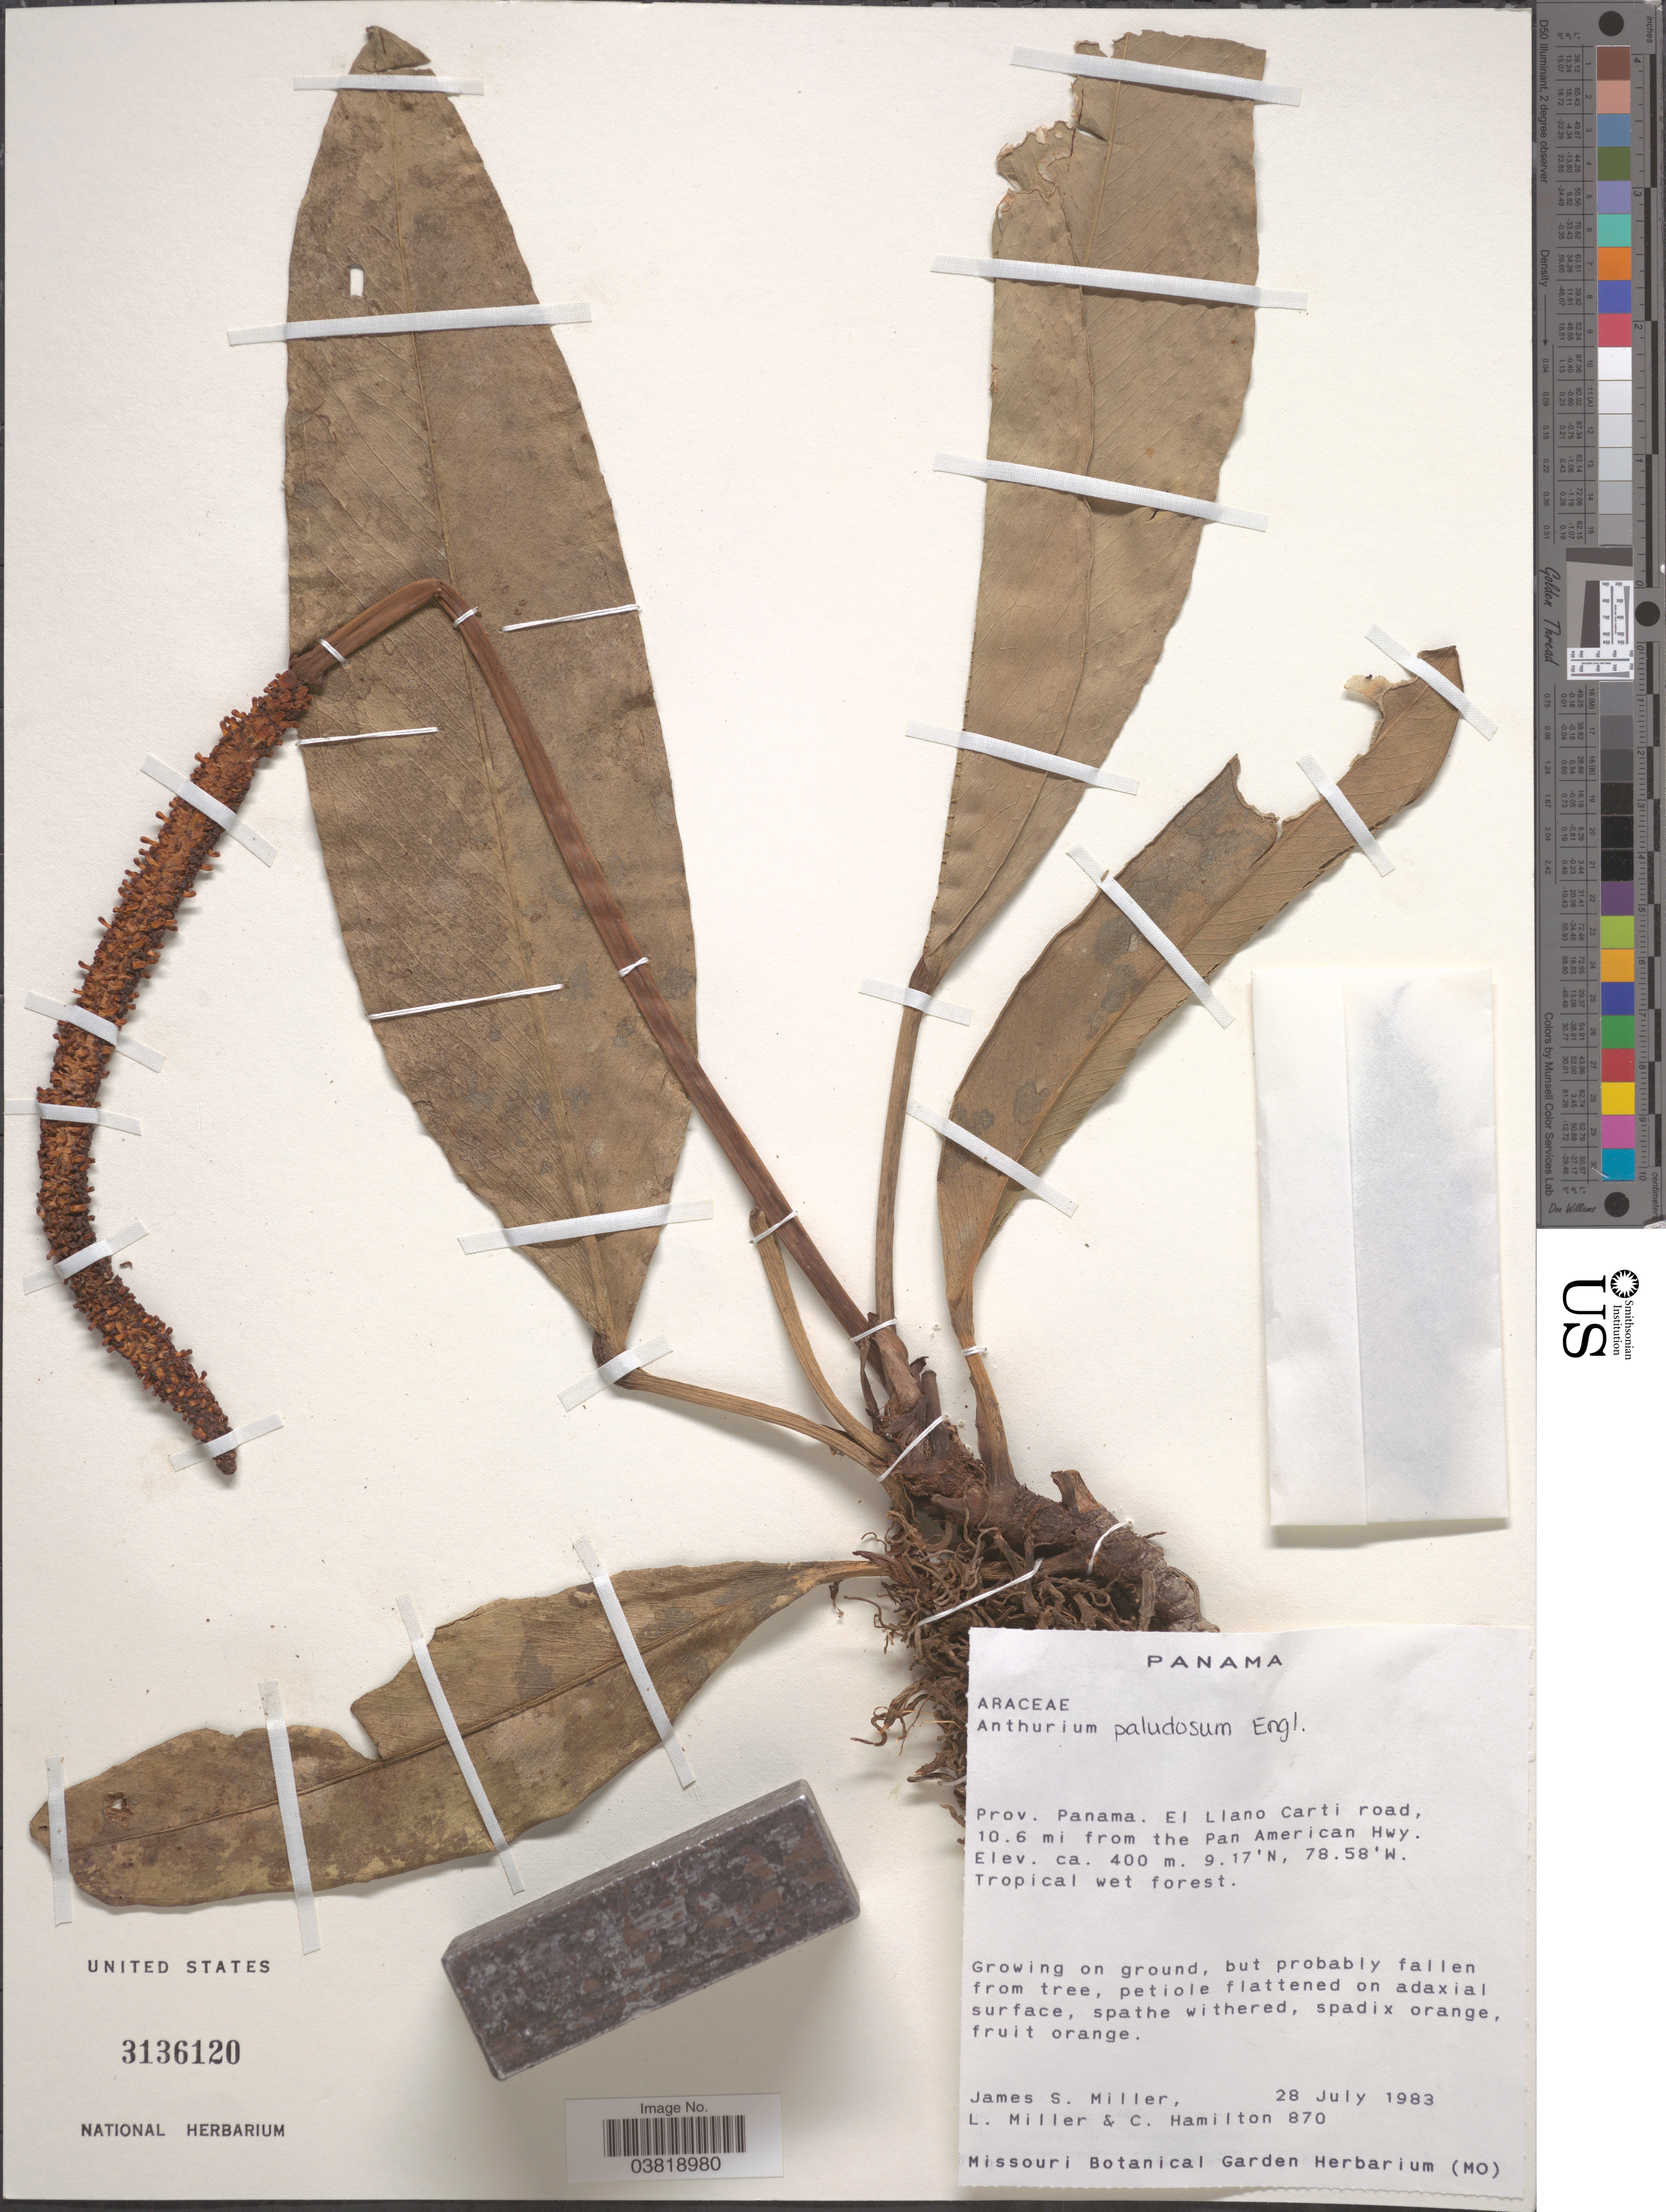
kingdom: Plantae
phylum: Tracheophyta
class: Liliopsida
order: Alismatales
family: Araceae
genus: Anthurium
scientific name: Anthurium paludosum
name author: Engl.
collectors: J. S. Miller, L. Miller & C. Hamilton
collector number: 870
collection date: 1983-07-28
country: Panama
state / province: Panamá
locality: El Llano Carti road, 10.6 mi from the Pan American Hwy.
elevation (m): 400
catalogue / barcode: US 3136120